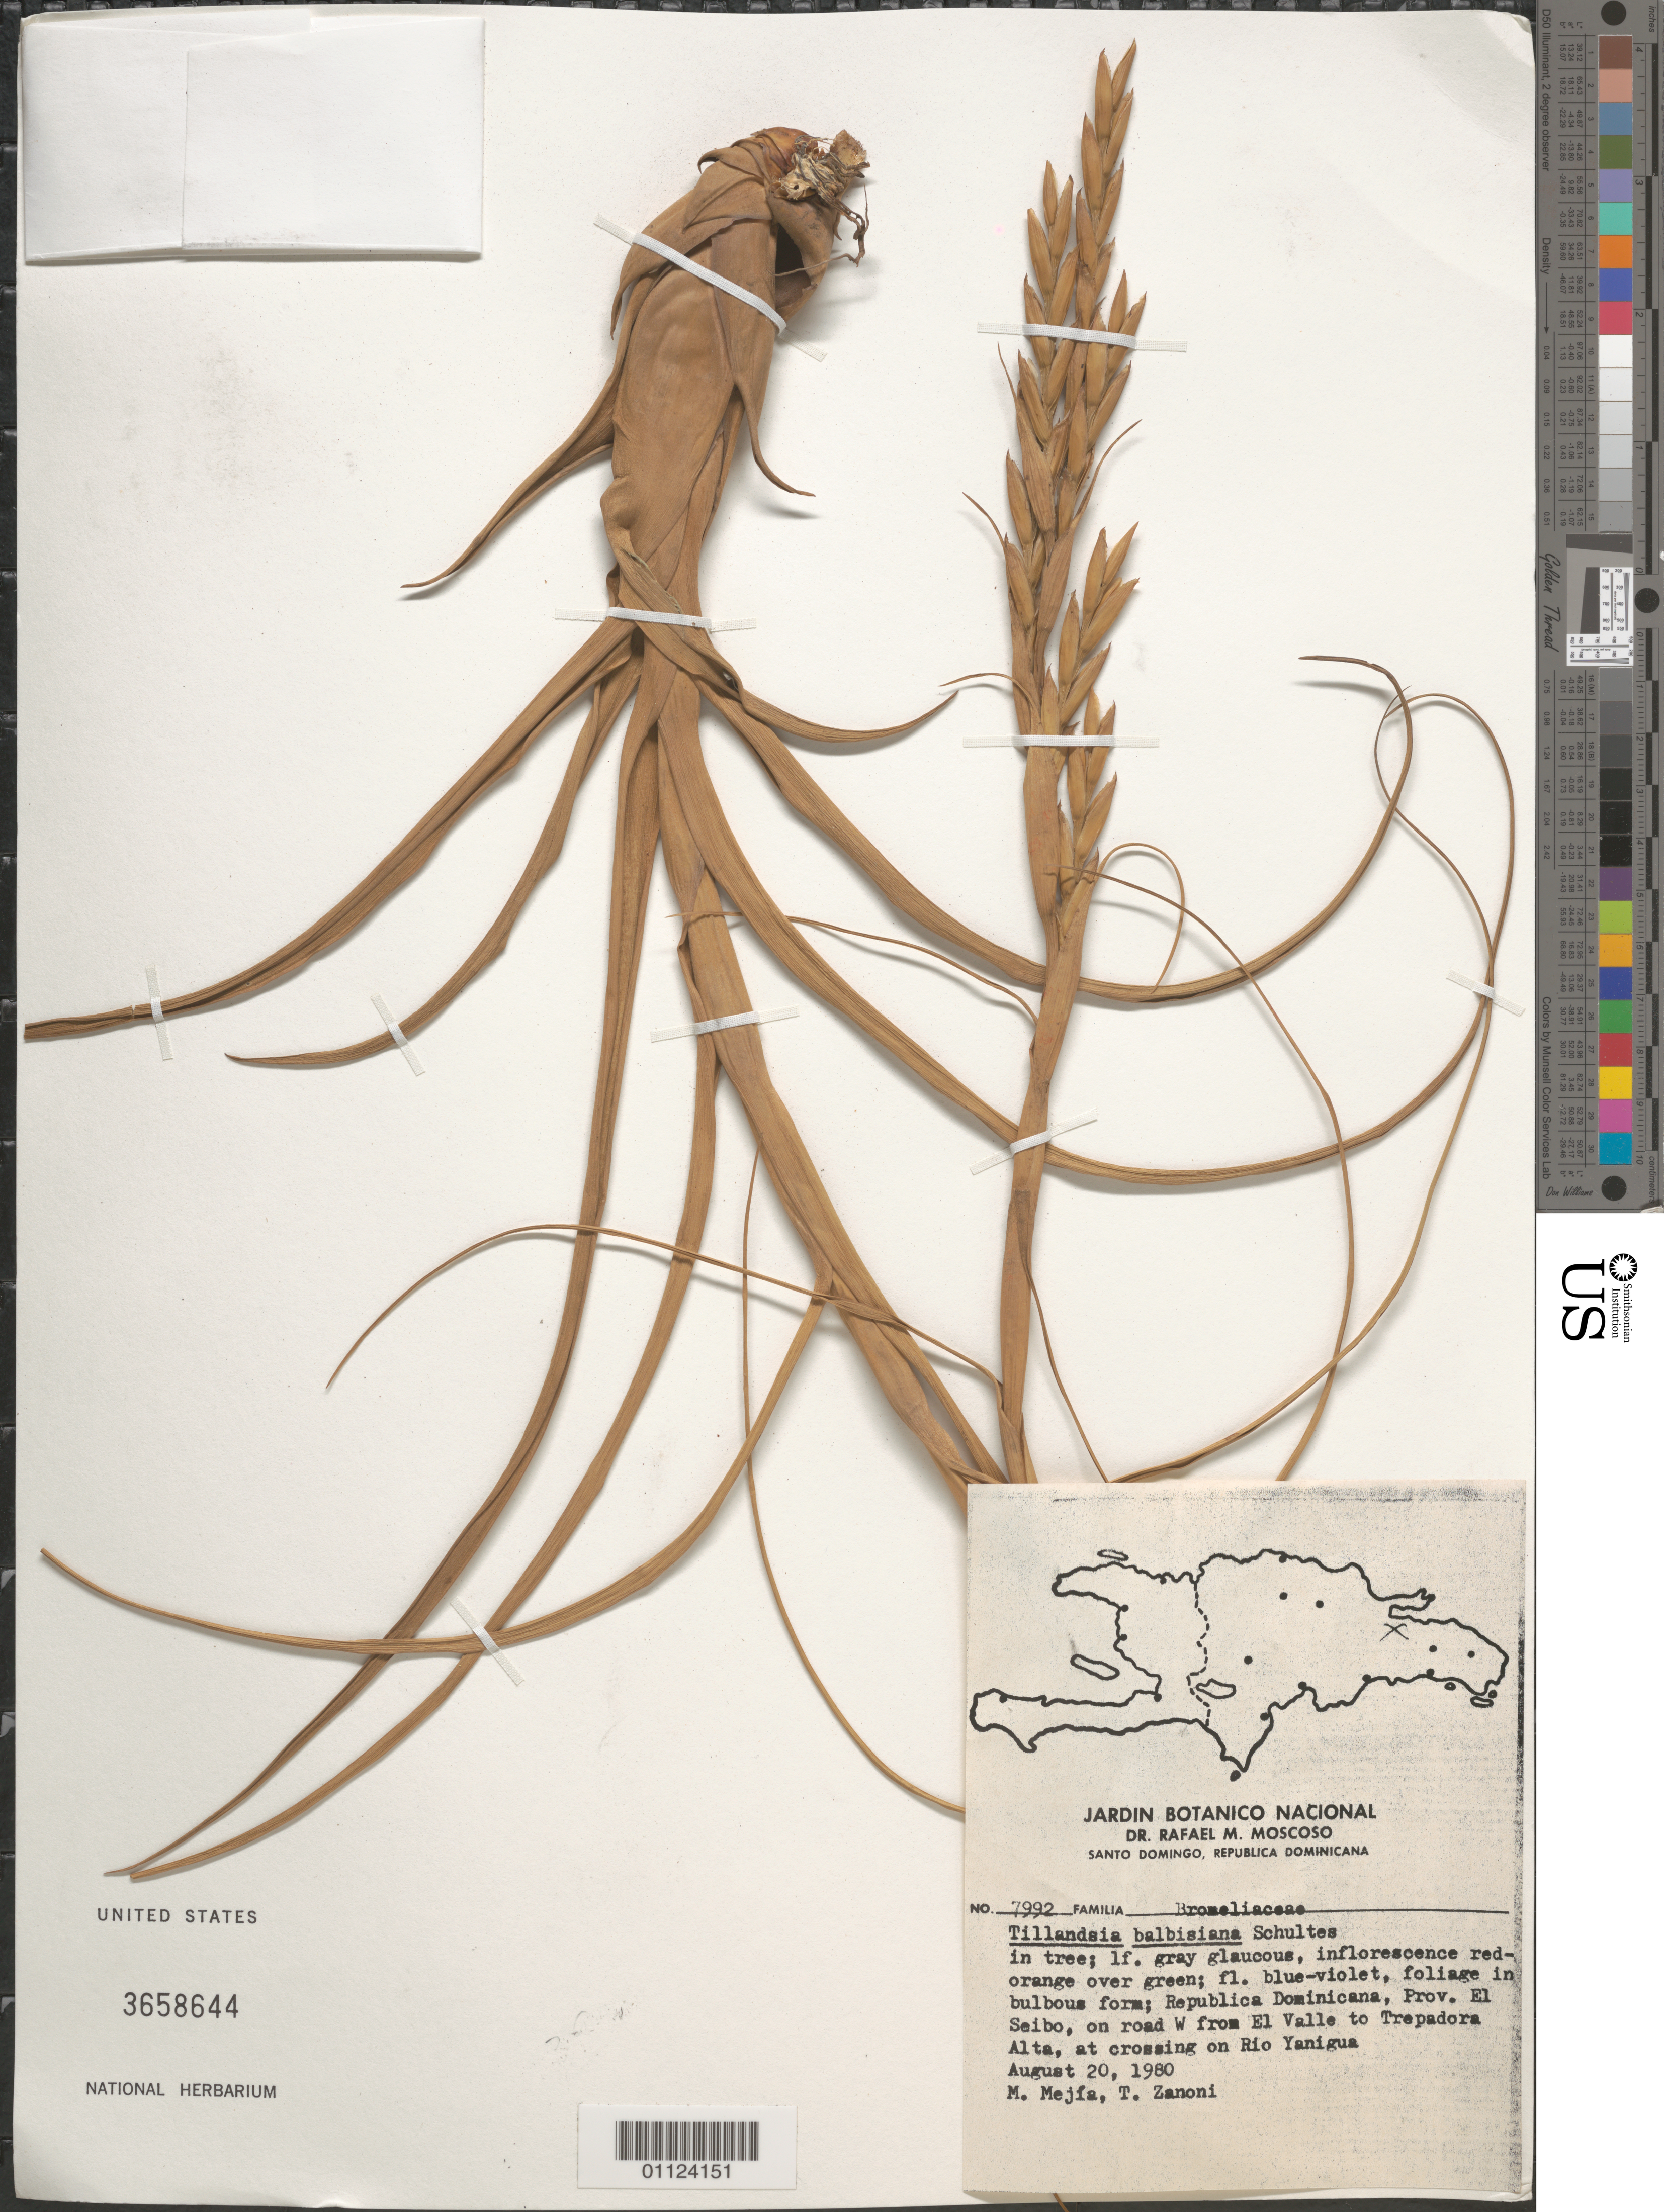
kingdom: Plantae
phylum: Tracheophyta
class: Liliopsida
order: Poales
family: Bromeliaceae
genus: Tillandsia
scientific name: Tillandsia balbisiana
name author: Schult. f.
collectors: M. Mejia & T. A. Zanoni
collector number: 7992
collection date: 1980-08-20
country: Dominican Republic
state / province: El Seibo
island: Hispaniola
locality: El Valle to Trepadora Alta , on road W; at crossing on Rio Yanigua.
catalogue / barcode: US 3658644